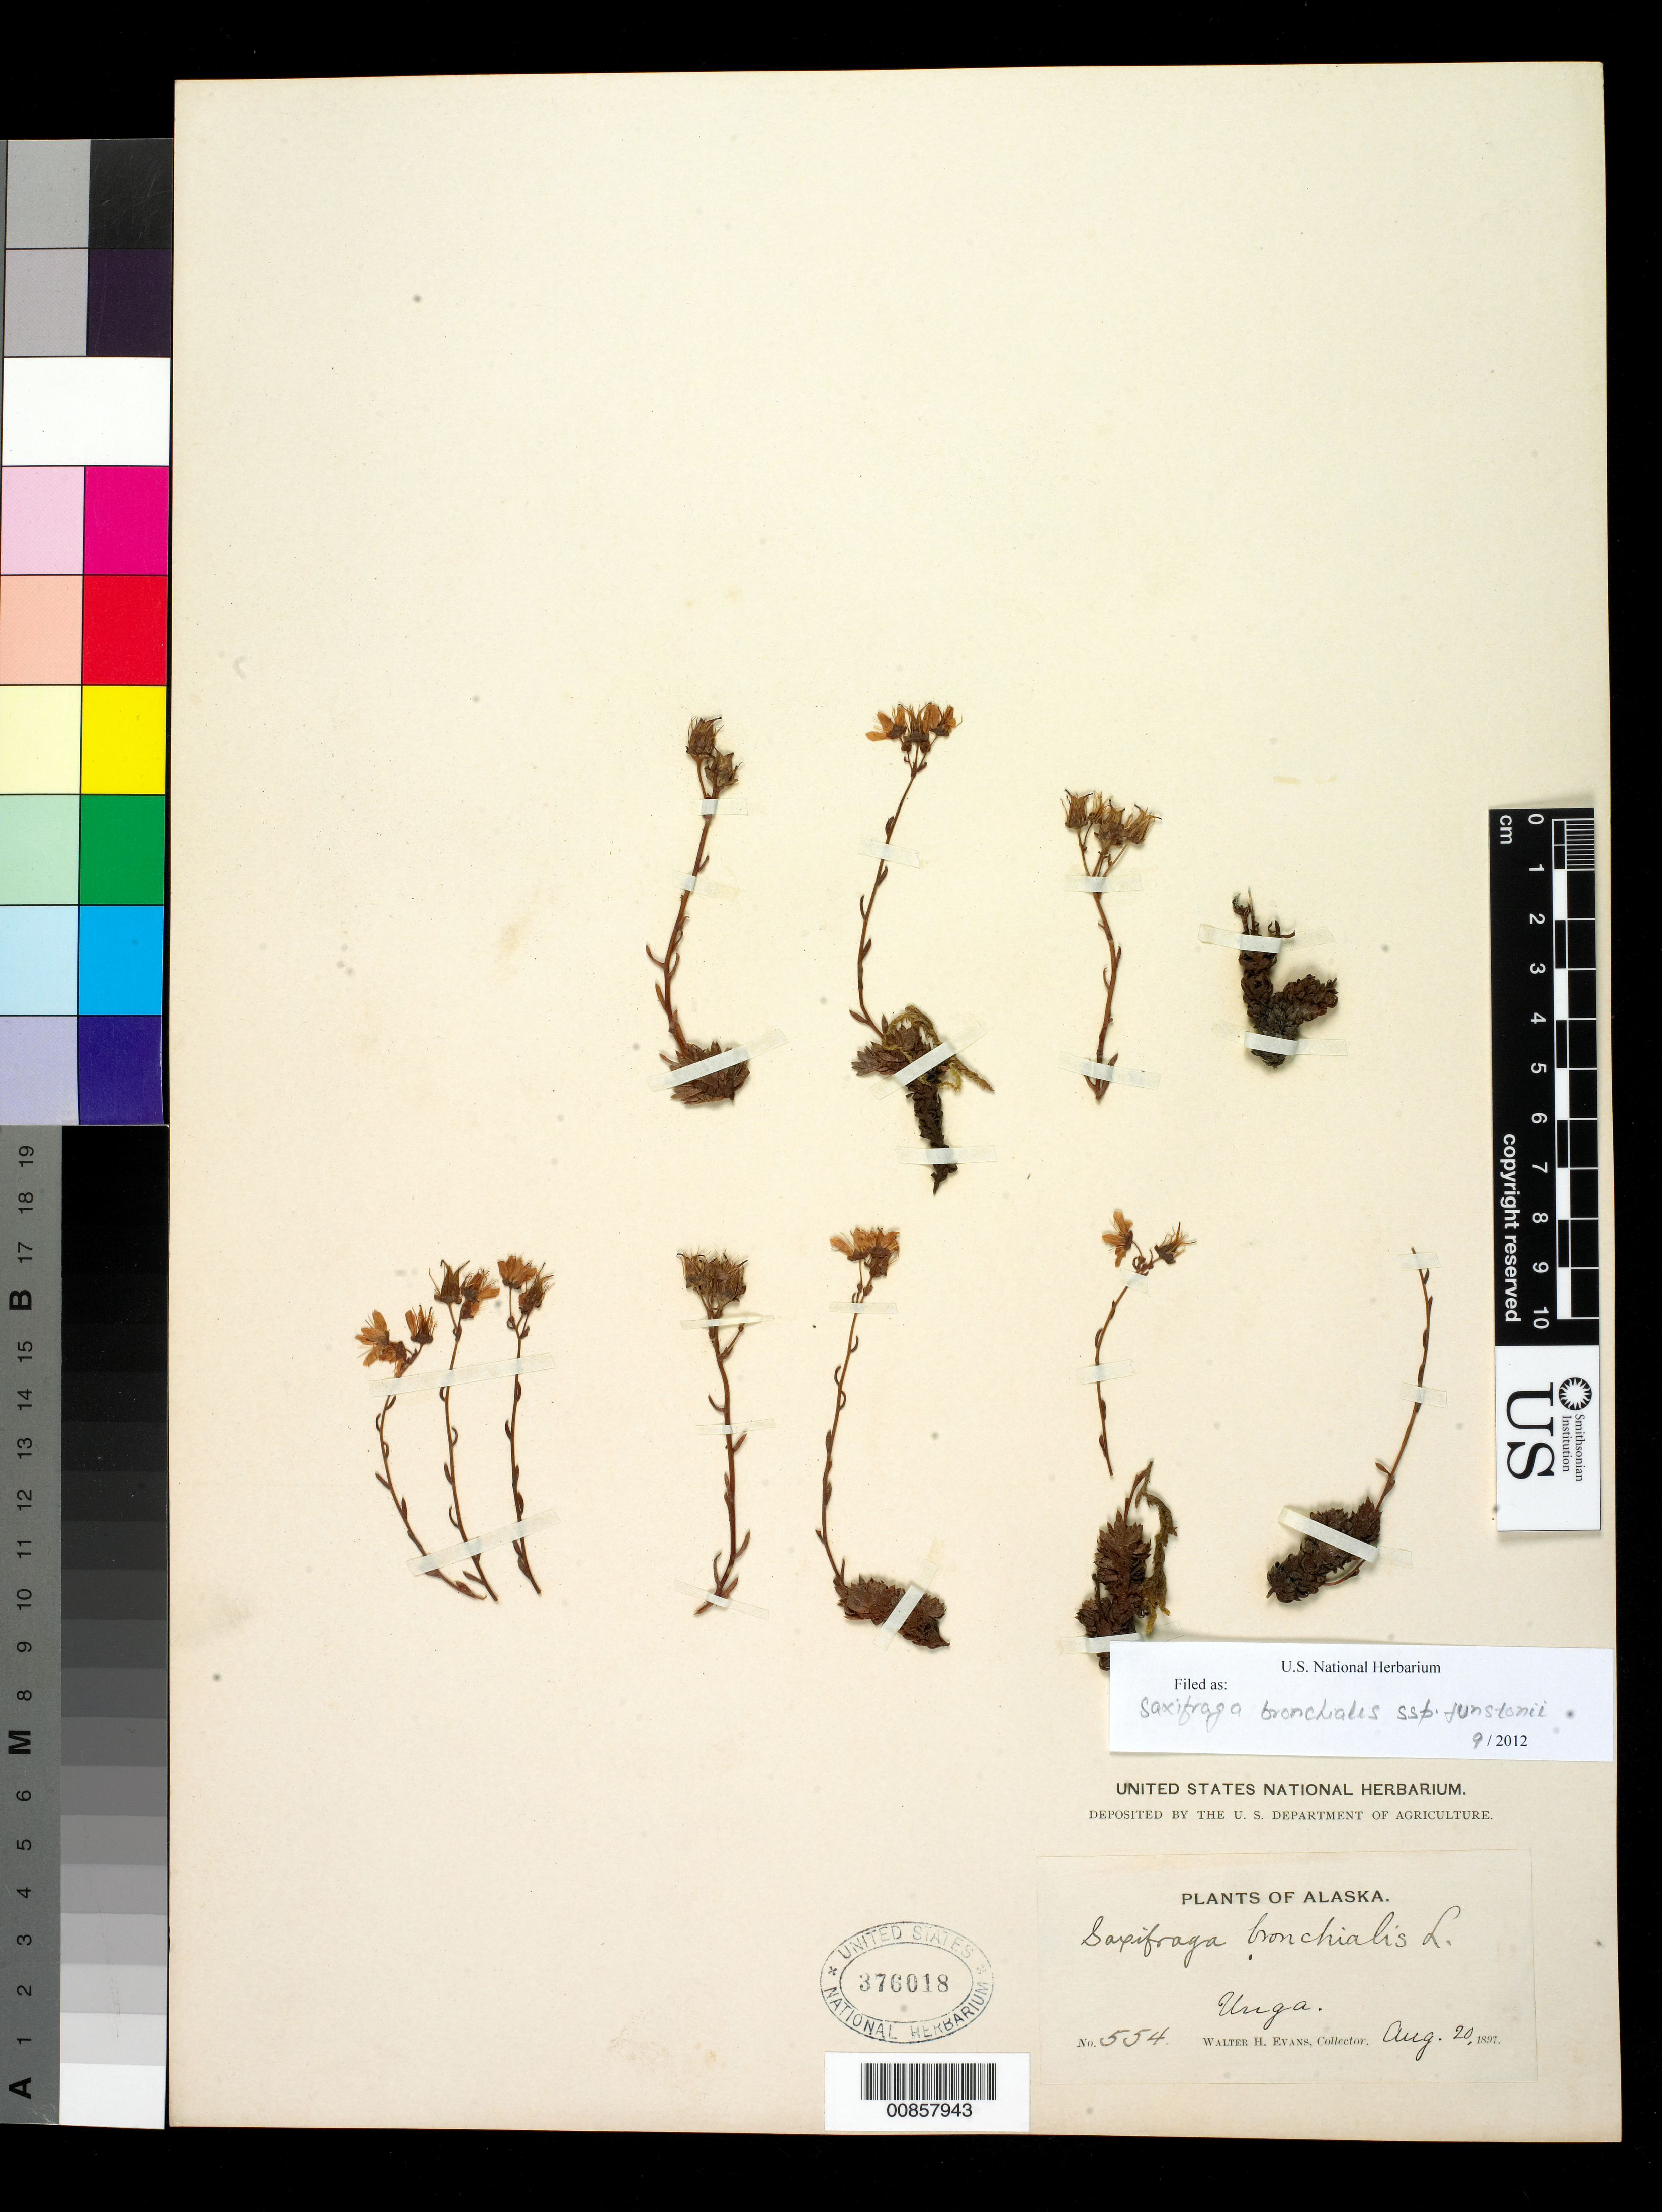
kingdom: Plantae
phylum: Tracheophyta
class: Magnoliopsida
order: Saxifragales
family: Saxifragaceae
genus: Saxifraga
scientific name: Saxifraga bronchialis subsp. funstonii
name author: (Small) Hultén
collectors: W. H. Evans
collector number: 554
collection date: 1897-08-20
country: United States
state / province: Alaska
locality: Unga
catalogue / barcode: US 376018